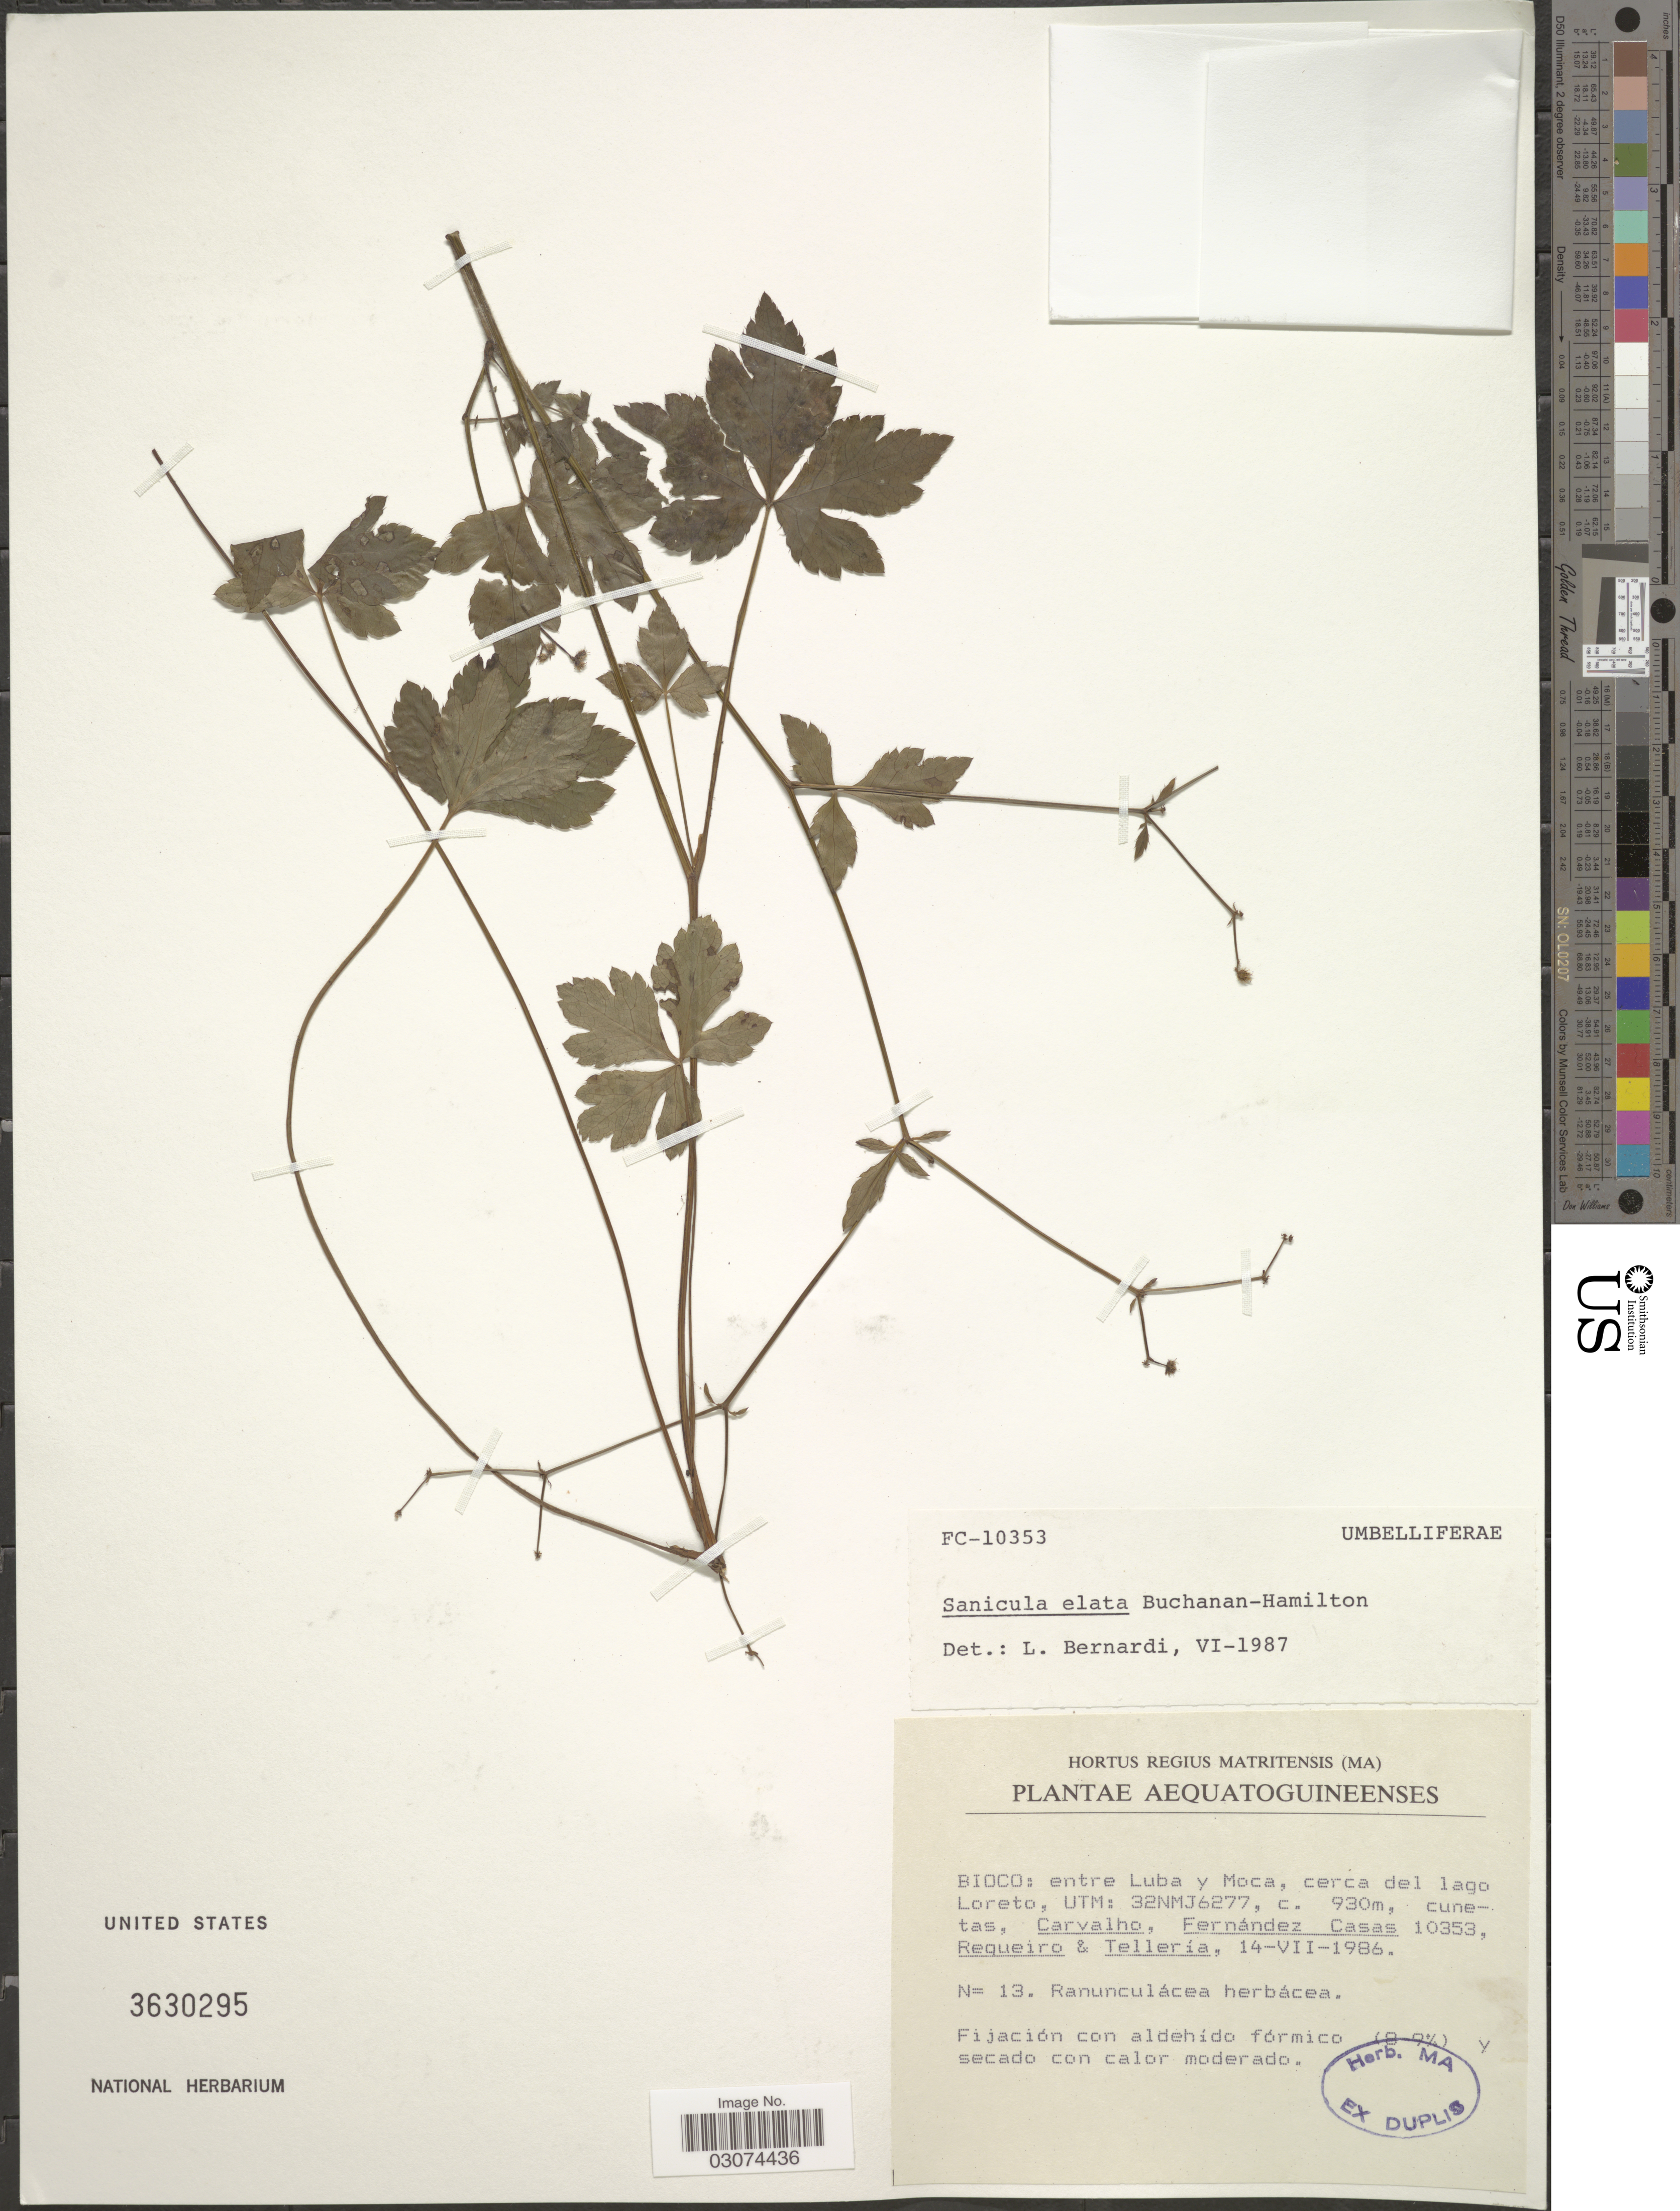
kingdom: Plantae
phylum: Tracheophyta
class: Magnoliopsida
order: Apiales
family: Apiaceae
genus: Sanicula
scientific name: Sanicula elata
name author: Buch.-Ham. ex D. Don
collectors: Carvalho, --, F. Casas, Requeiro, -- & -. Telleria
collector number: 10353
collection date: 1986-07-14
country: Equatorial Guinea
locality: Bioco: entre Luba y Moca, cerca del lago Loreto. UTM: 32NMJ6277.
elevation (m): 930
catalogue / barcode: US 3630295